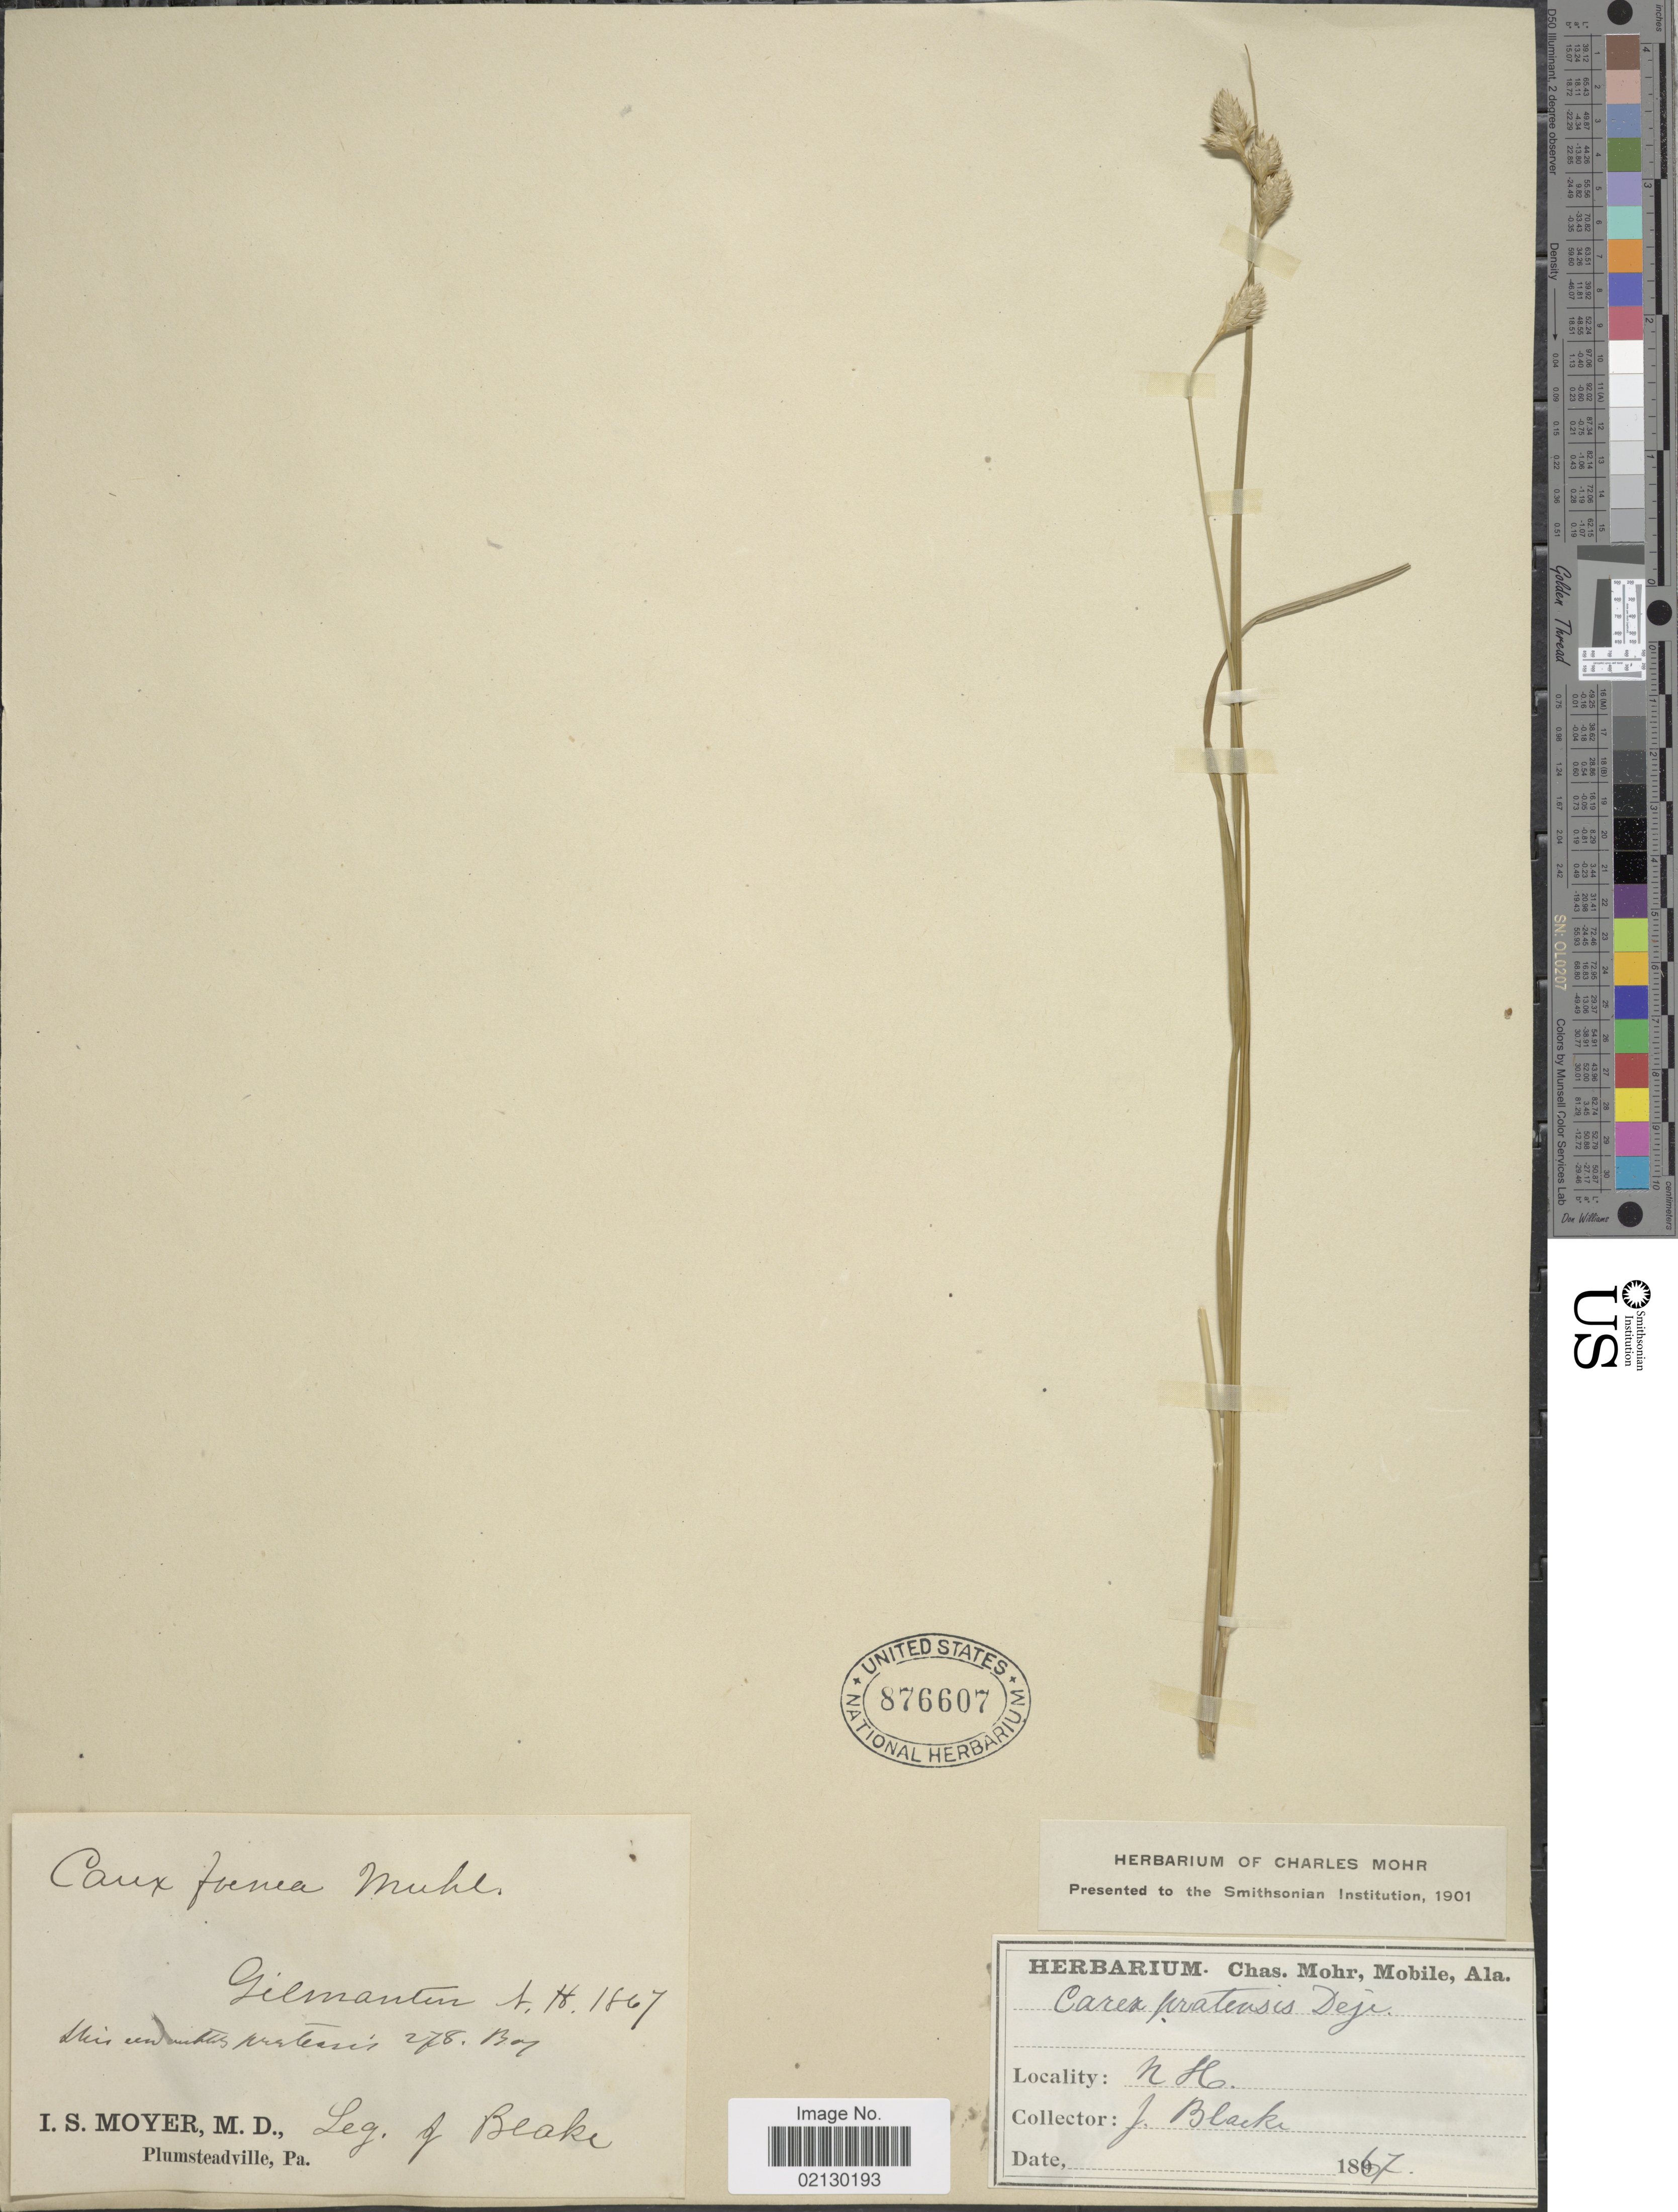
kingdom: Plantae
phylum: Tracheophyta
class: Liliopsida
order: Poales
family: Cyperaceae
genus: Carex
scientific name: Carex foenea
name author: Willd.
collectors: J. Blake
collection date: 1867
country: United States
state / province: New Hampshire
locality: Gilmanten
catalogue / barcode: US 876607